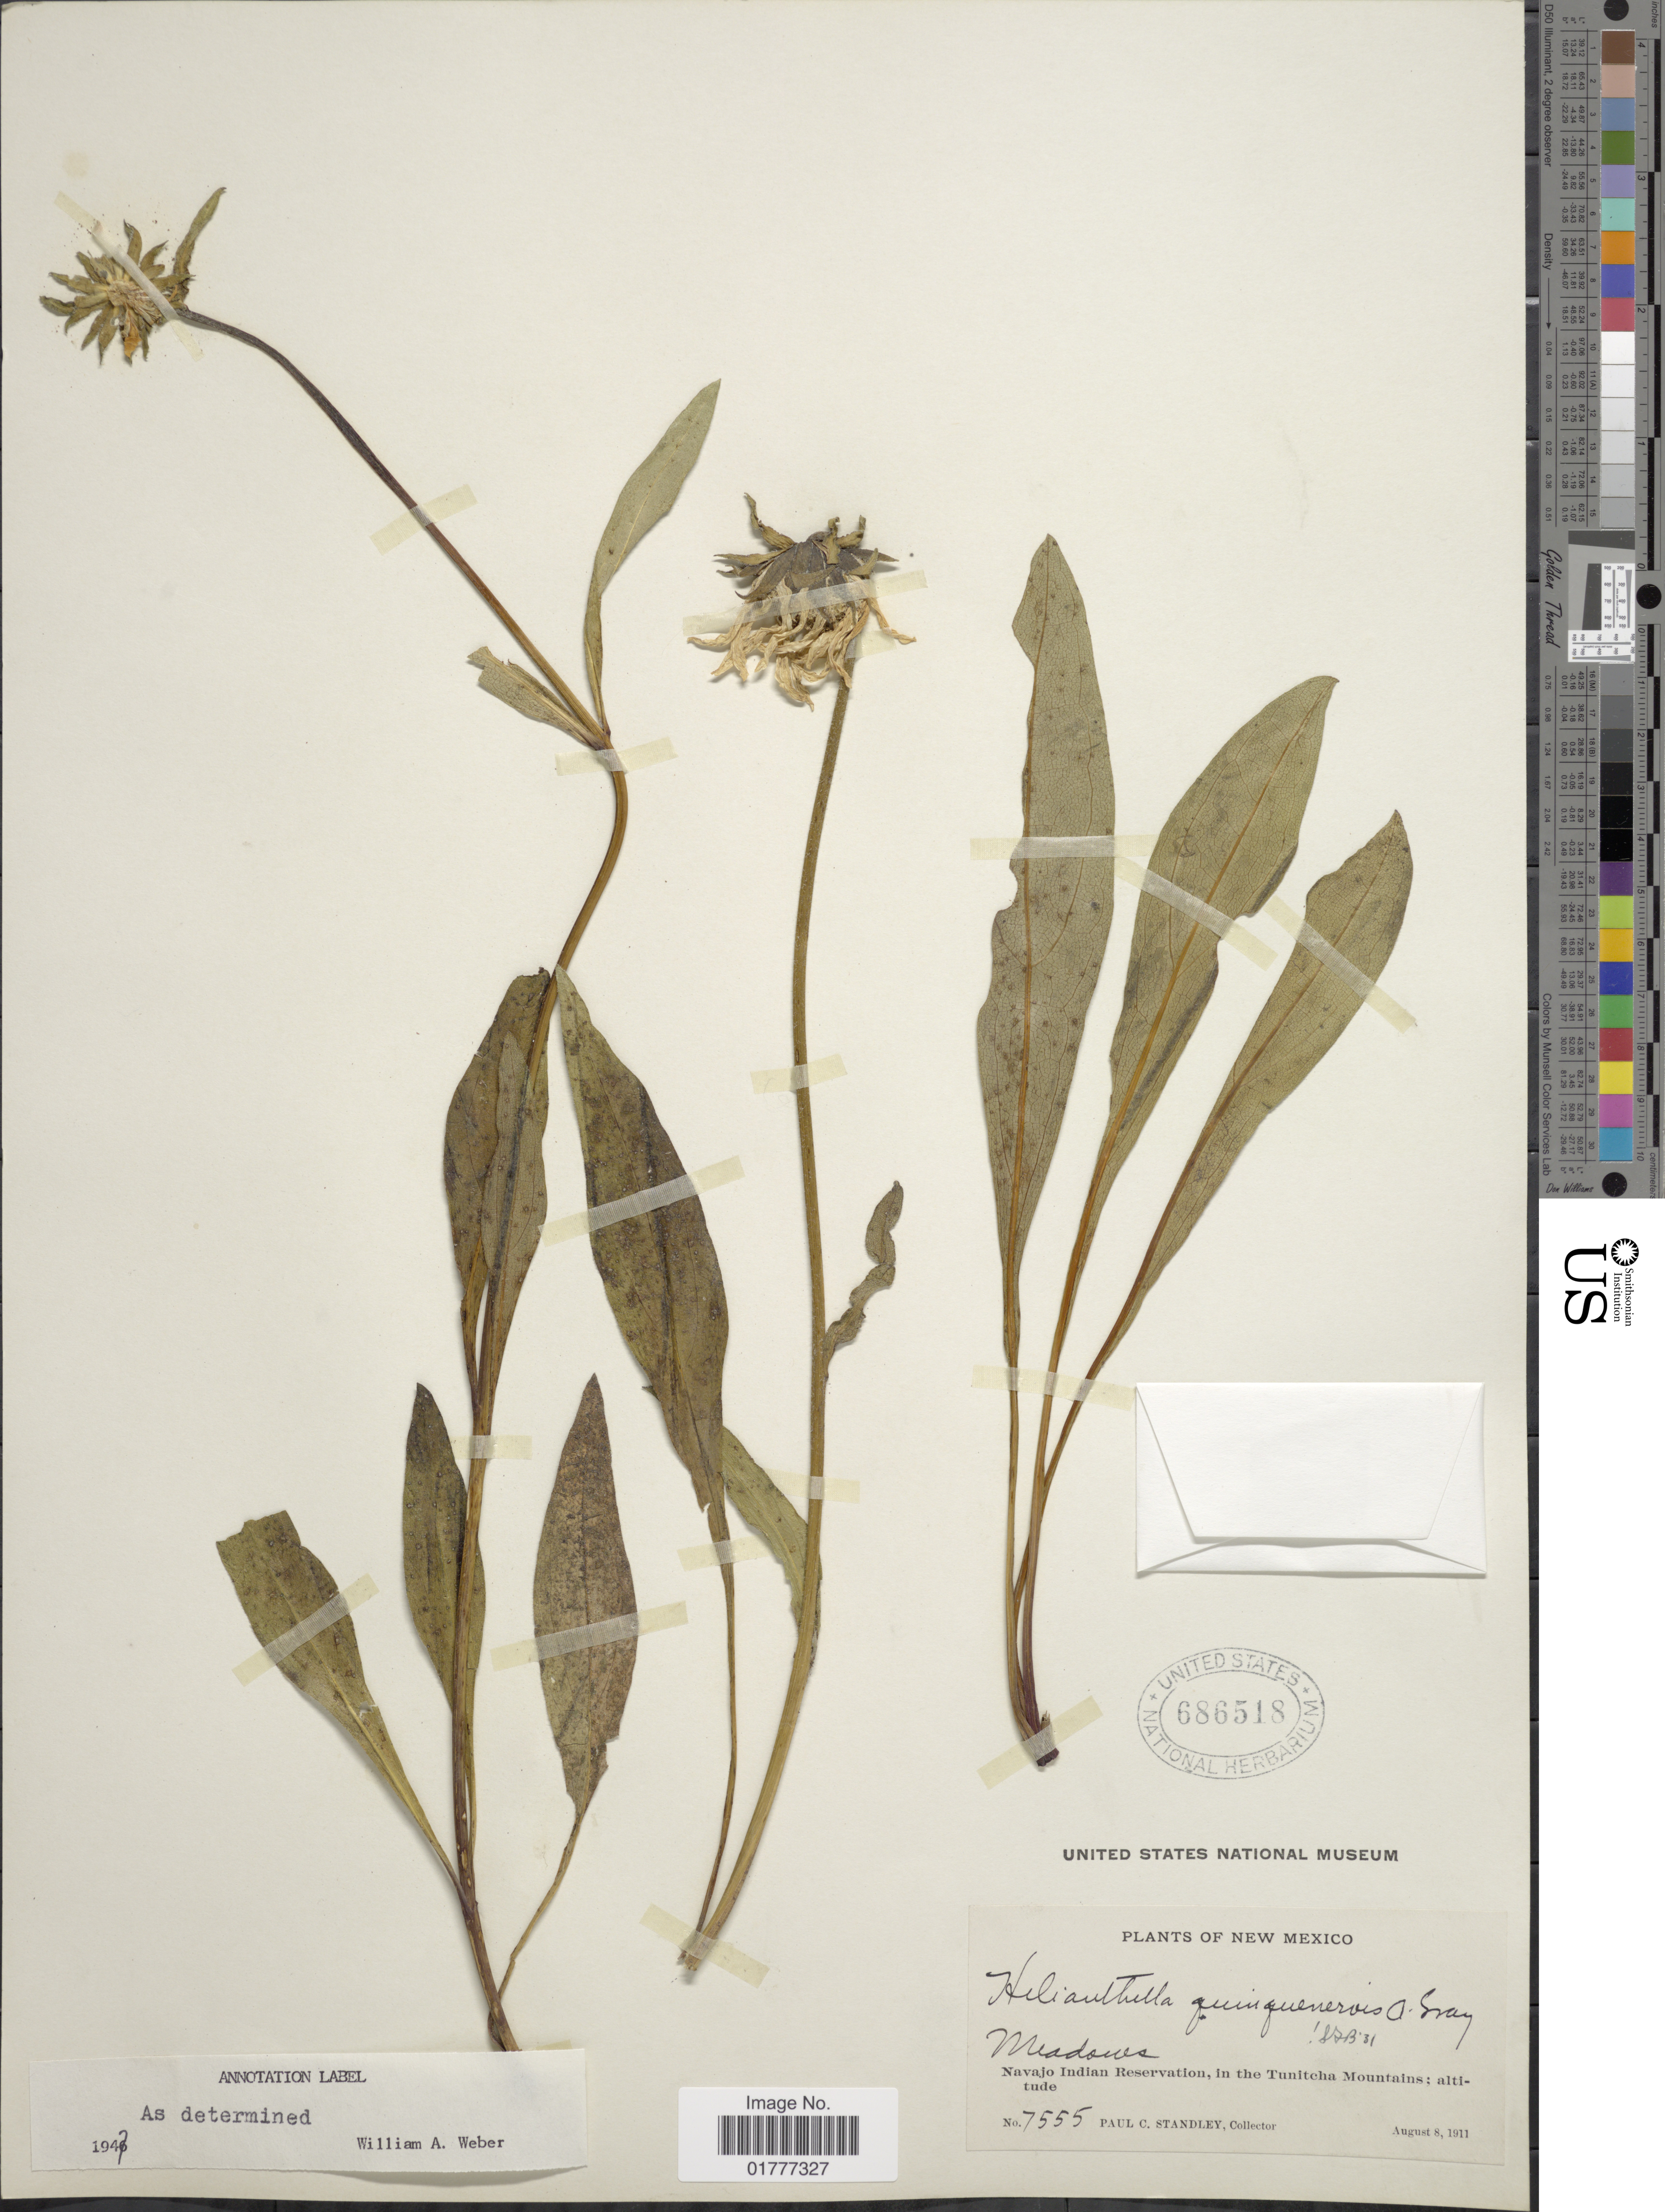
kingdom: Plantae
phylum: Tracheophyta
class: Magnoliopsida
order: Asterales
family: Asteraceae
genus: Helianthella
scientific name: Helianthella quinquenervis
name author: (Hook.) A. Gray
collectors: P. C. Standley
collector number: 7555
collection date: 1911-08-08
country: United States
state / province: New Mexico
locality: Meadows, Navajo Indian Reservation, in the Tunitcha Mountains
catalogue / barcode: US 686518